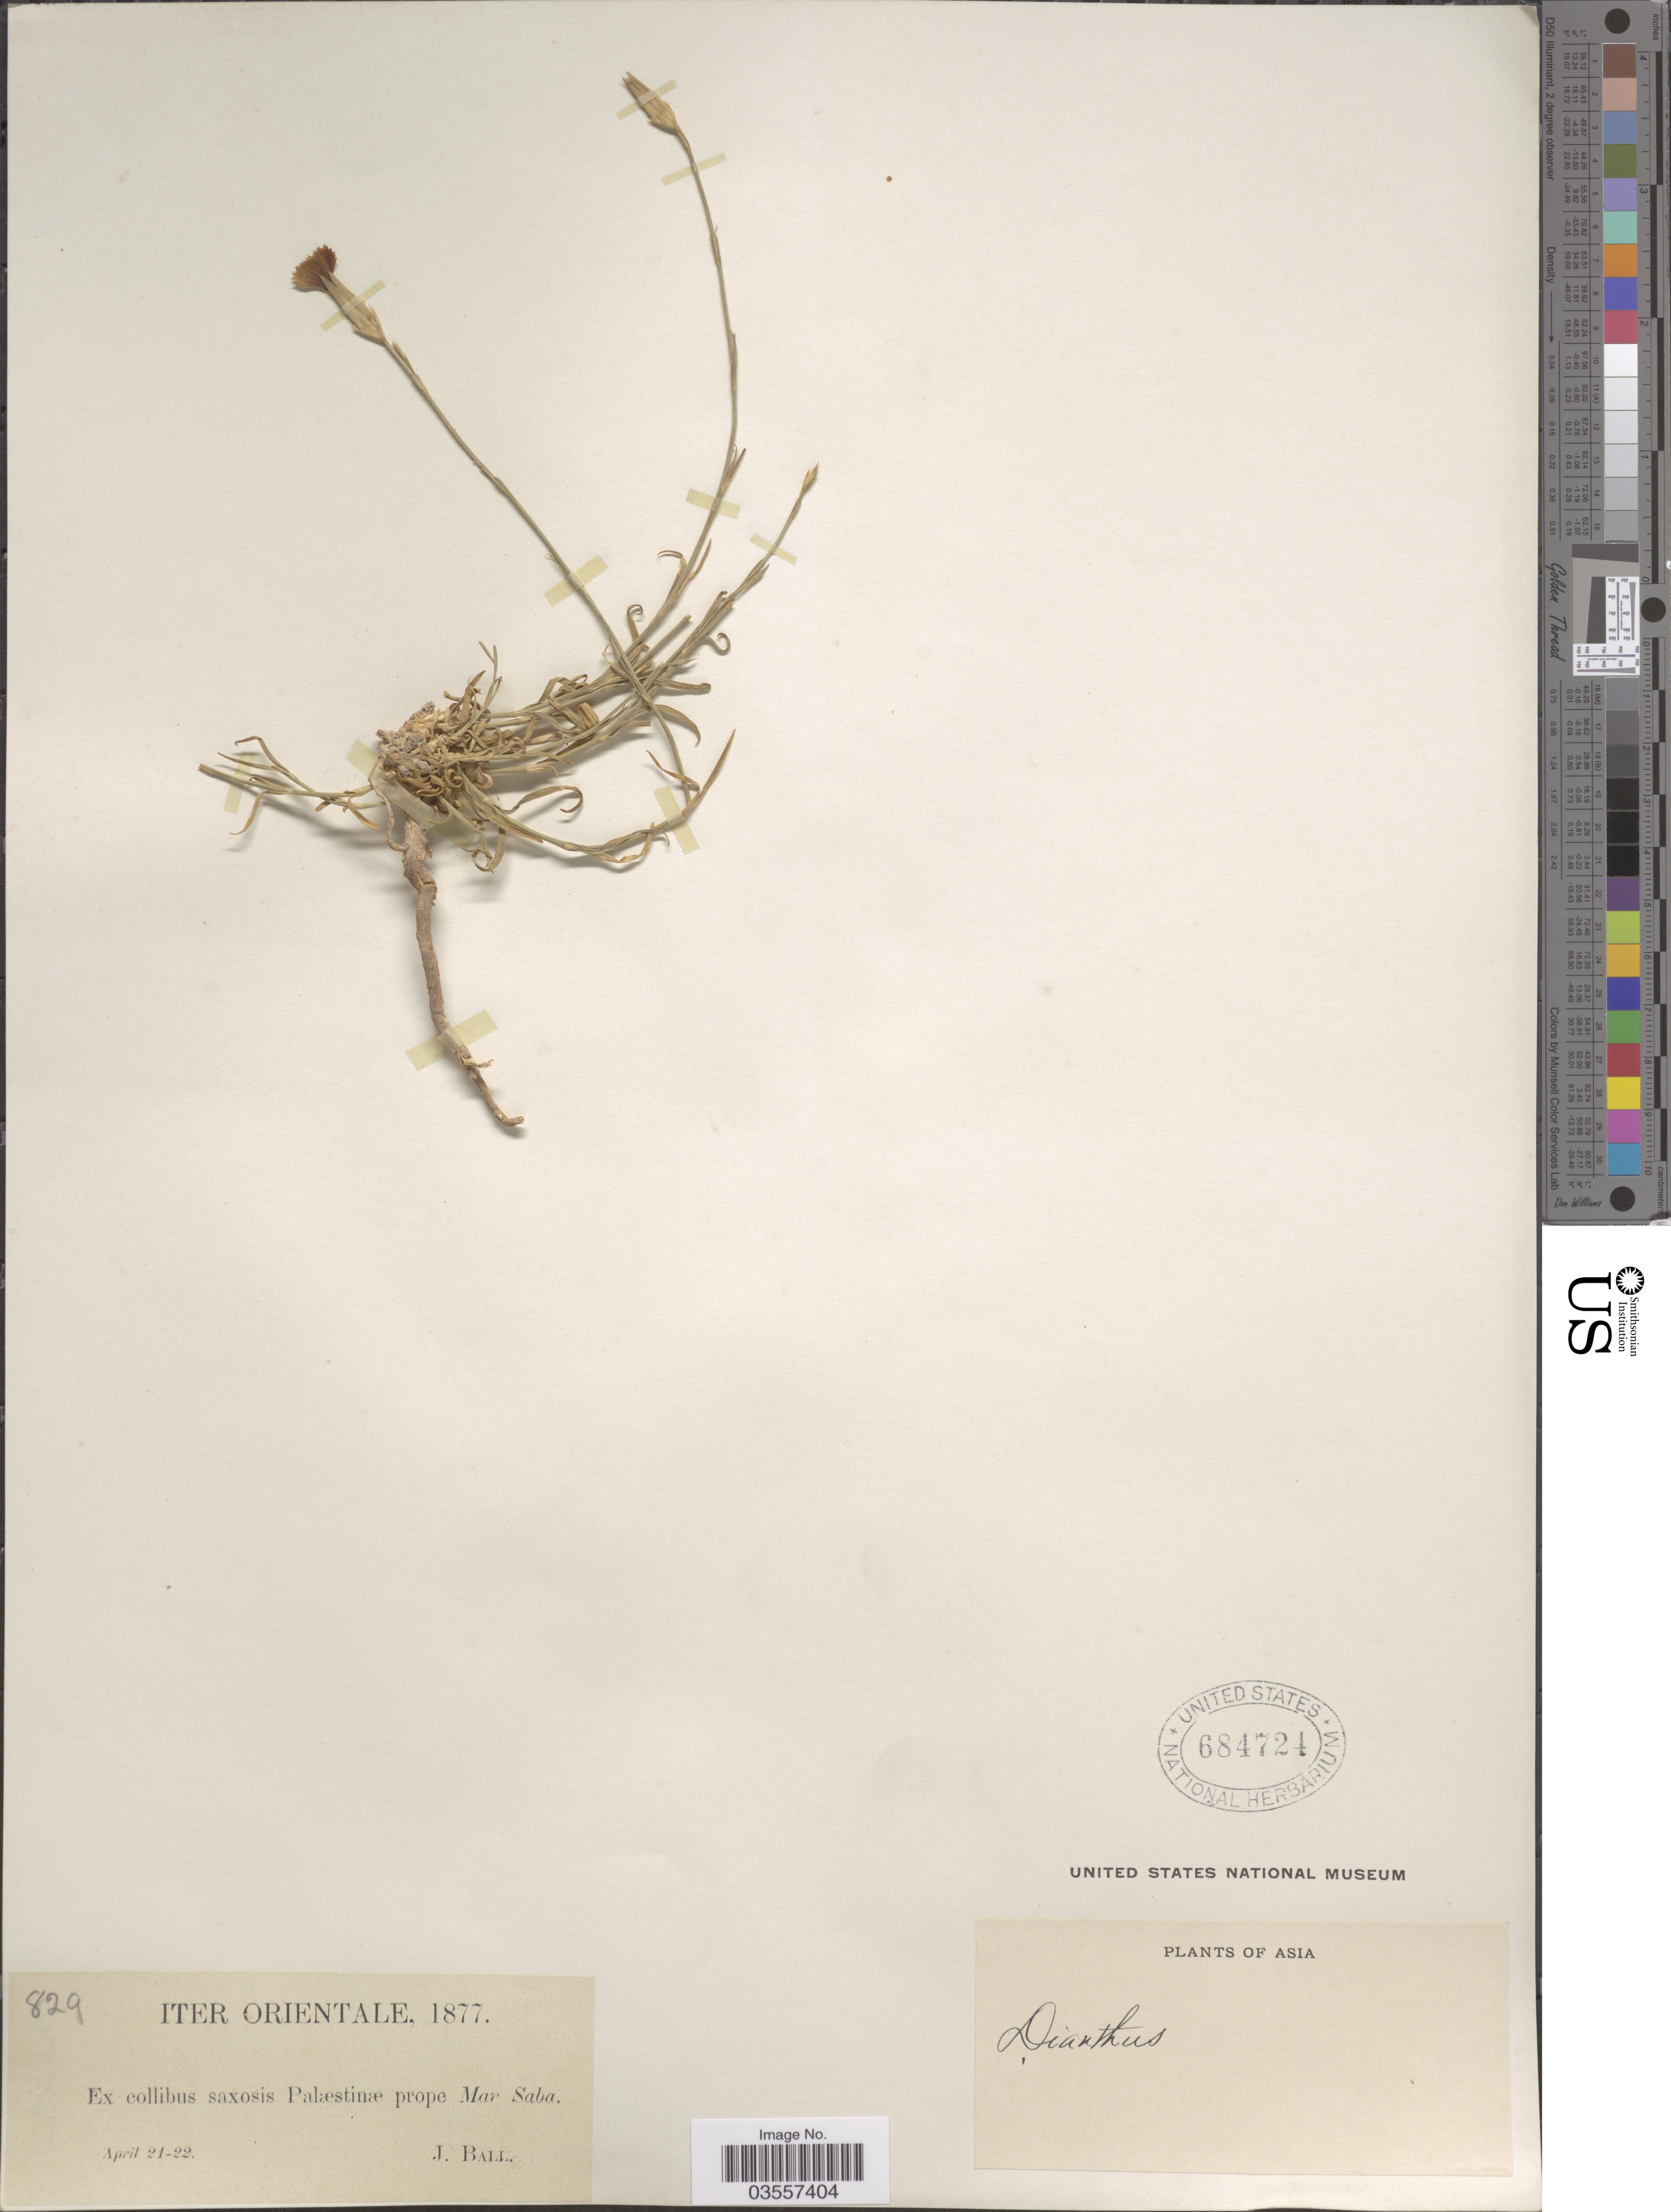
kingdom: Plantae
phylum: Tracheophyta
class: Magnoliopsida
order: Caryophyllales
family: Caryophyllaceae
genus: Dianthus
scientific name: Dianthus sp.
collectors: J. Ball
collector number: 829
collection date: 1877-04-21/1877-04-22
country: Israel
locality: Iter Orientale. Ex collibus saxosis Palæstinæ prope Mar Saba. Asia.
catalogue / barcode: US 684724